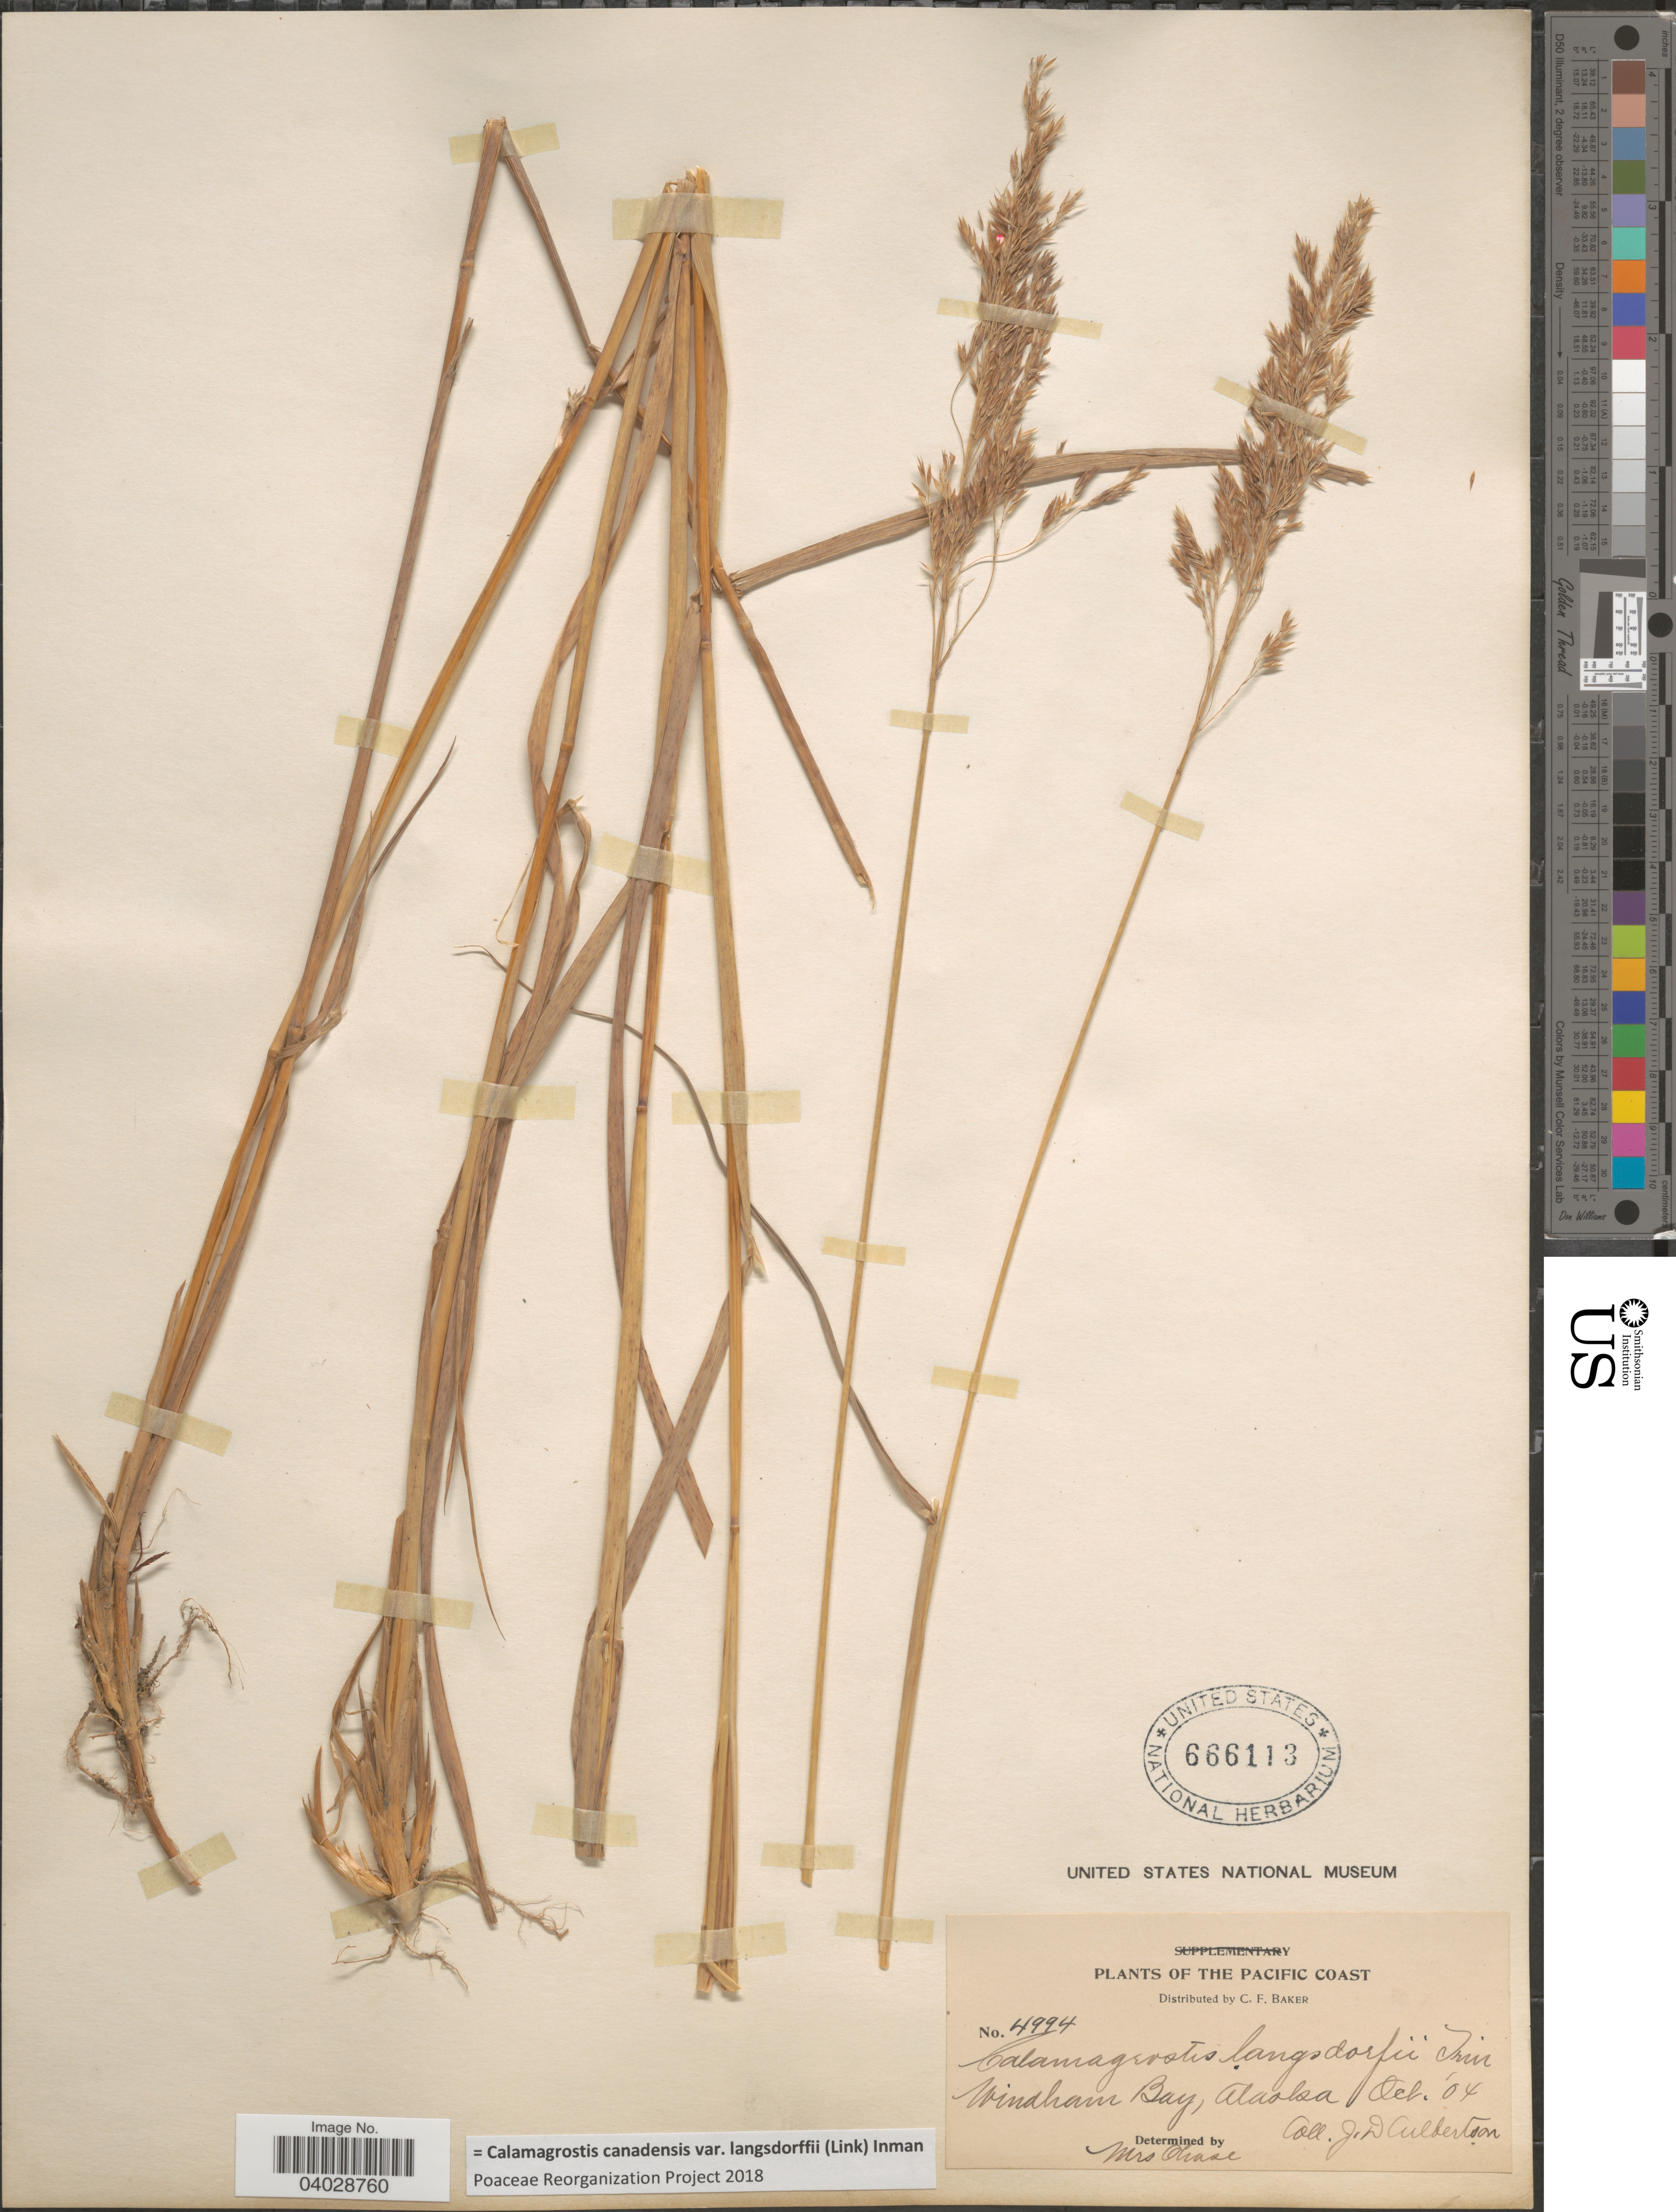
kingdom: Plantae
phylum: Tracheophyta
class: Liliopsida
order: Poales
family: Poaceae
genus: Calamagrostis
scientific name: Calamagrostis canadensis var. langsdorffii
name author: (Link) Inman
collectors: J. Culbertson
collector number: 4994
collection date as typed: Transcribed d/m/y: /10/4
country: United States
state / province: Alaska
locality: The Pacific Coast. Windham Bay.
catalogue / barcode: US 666113